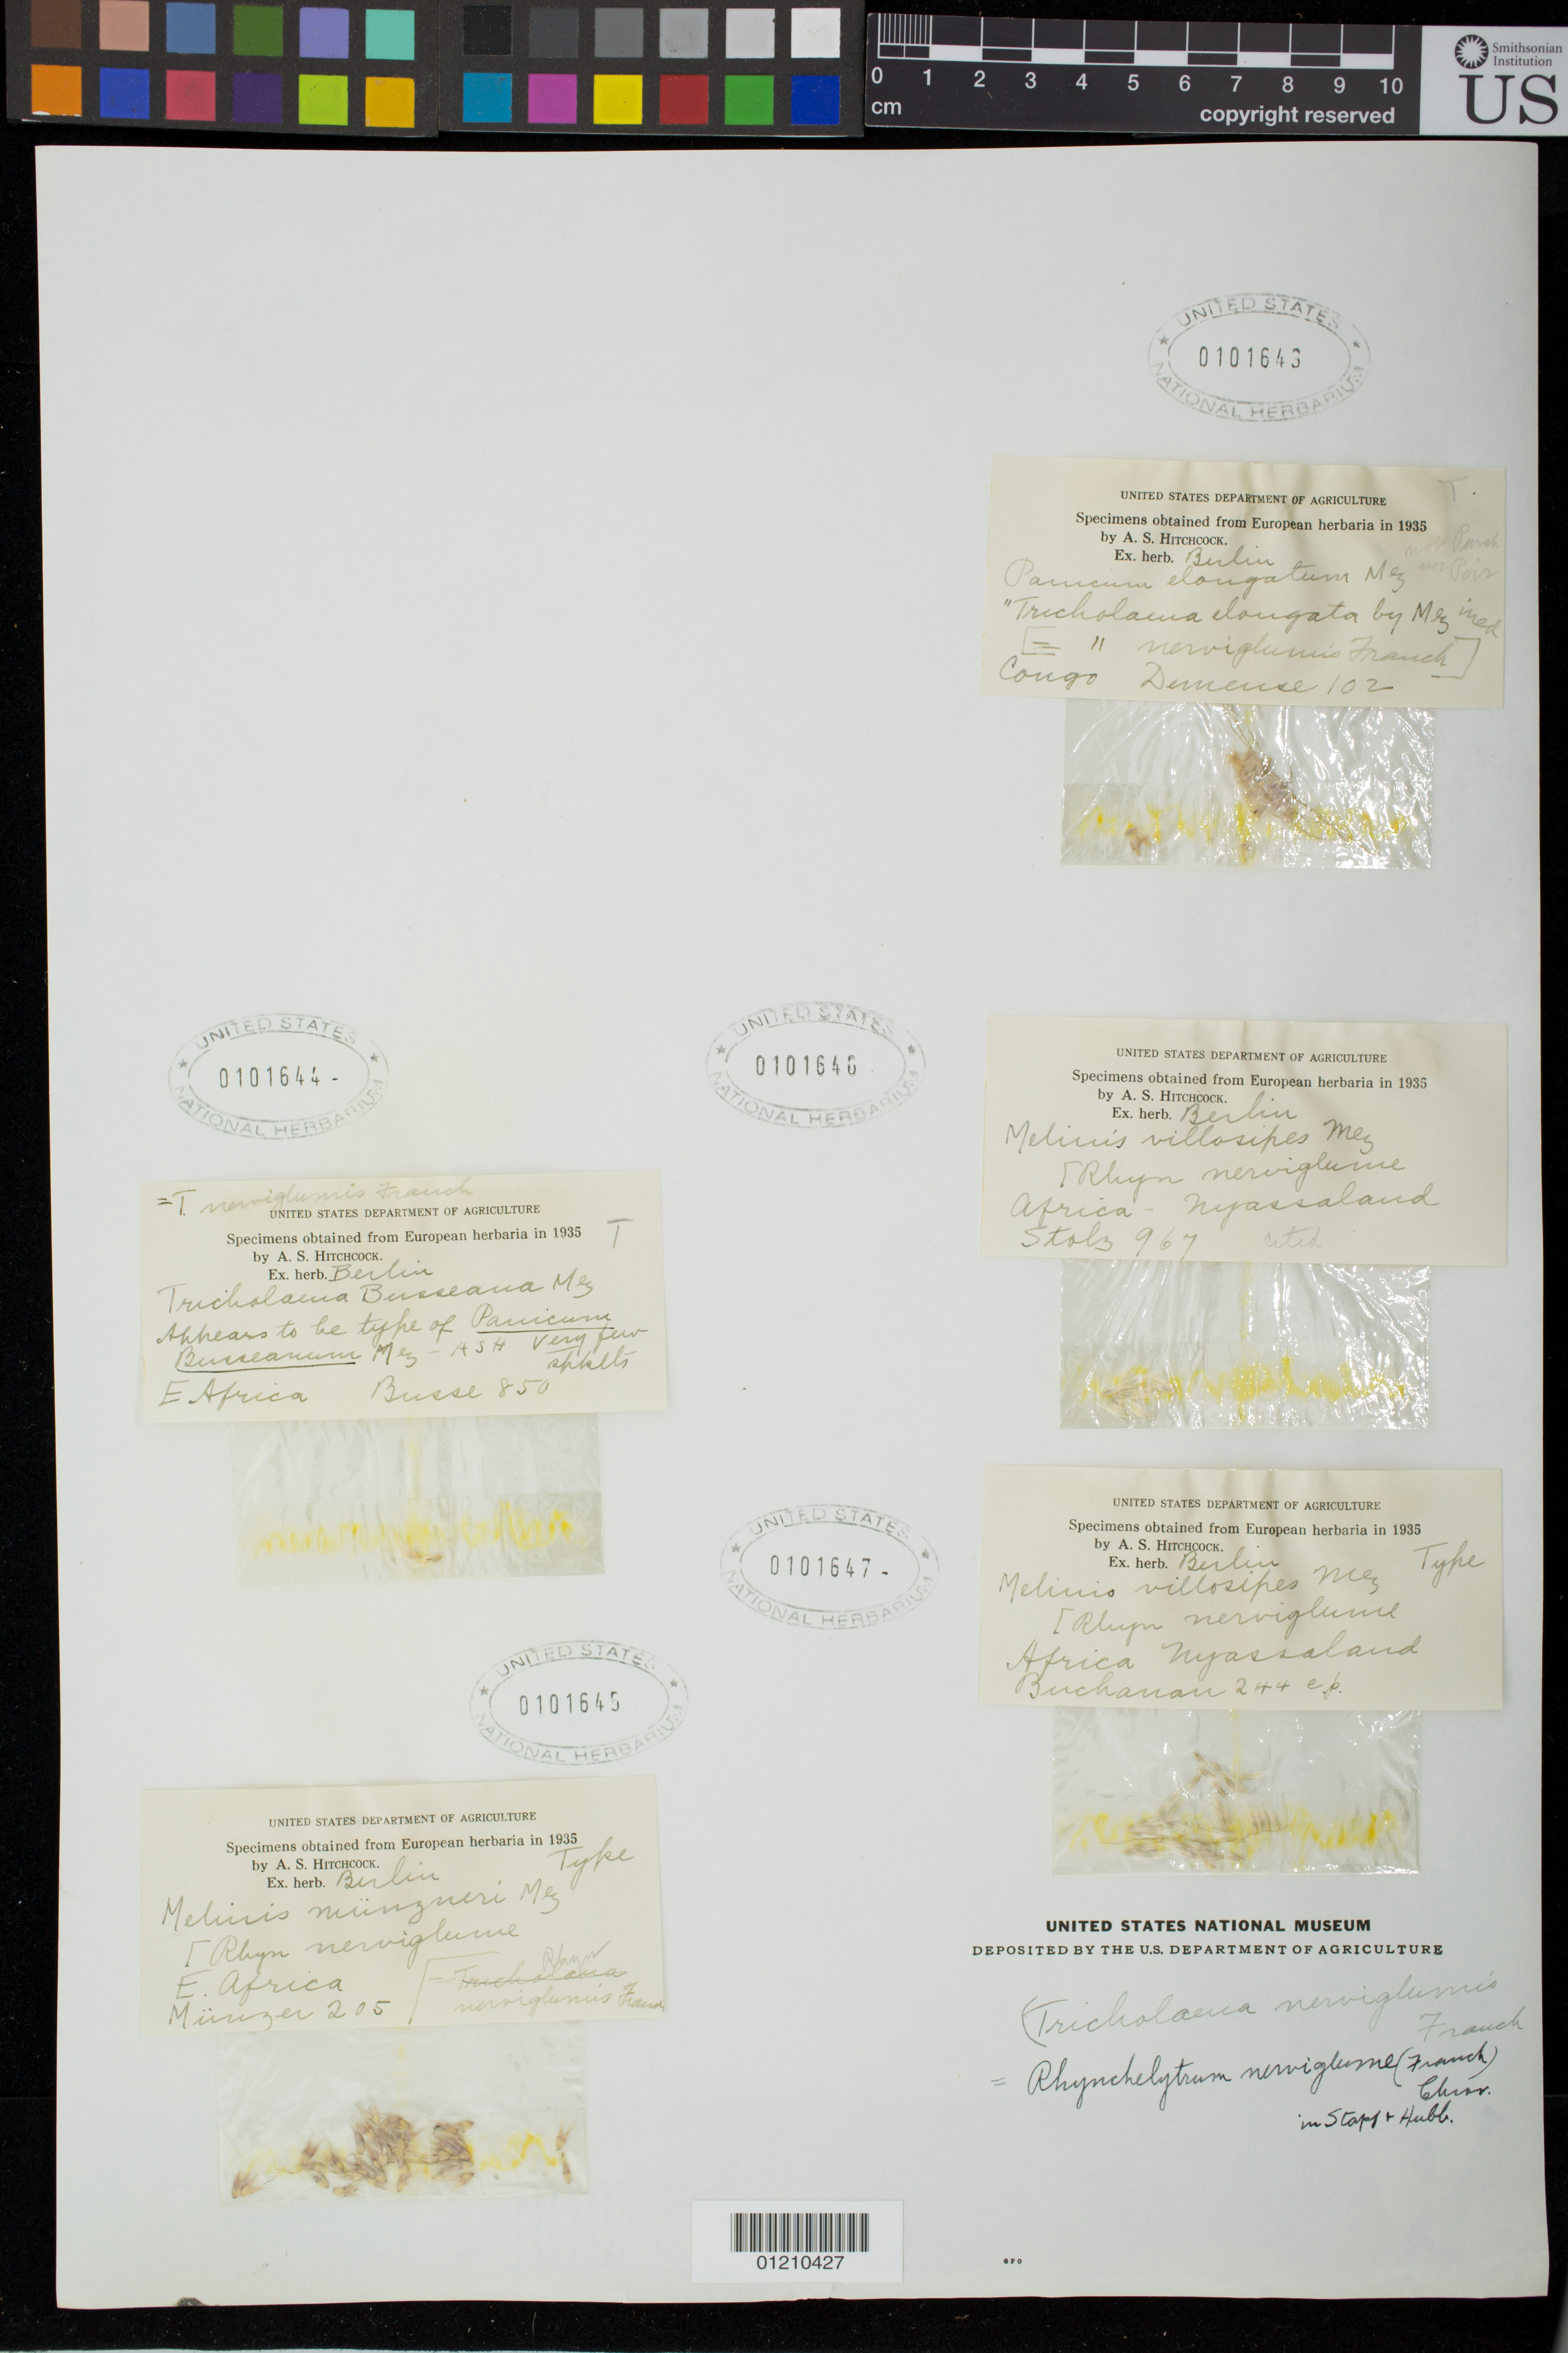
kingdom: Plantae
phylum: Tracheophyta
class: Liliopsida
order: Poales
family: Poaceae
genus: Melinis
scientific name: Melinis muenzneri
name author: Mez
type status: Type Collection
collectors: M. Münzner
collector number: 205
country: Tanzania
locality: E. Africa.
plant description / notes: Fragmentary material of type specimen ex herb.Berlin.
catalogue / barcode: US 101645